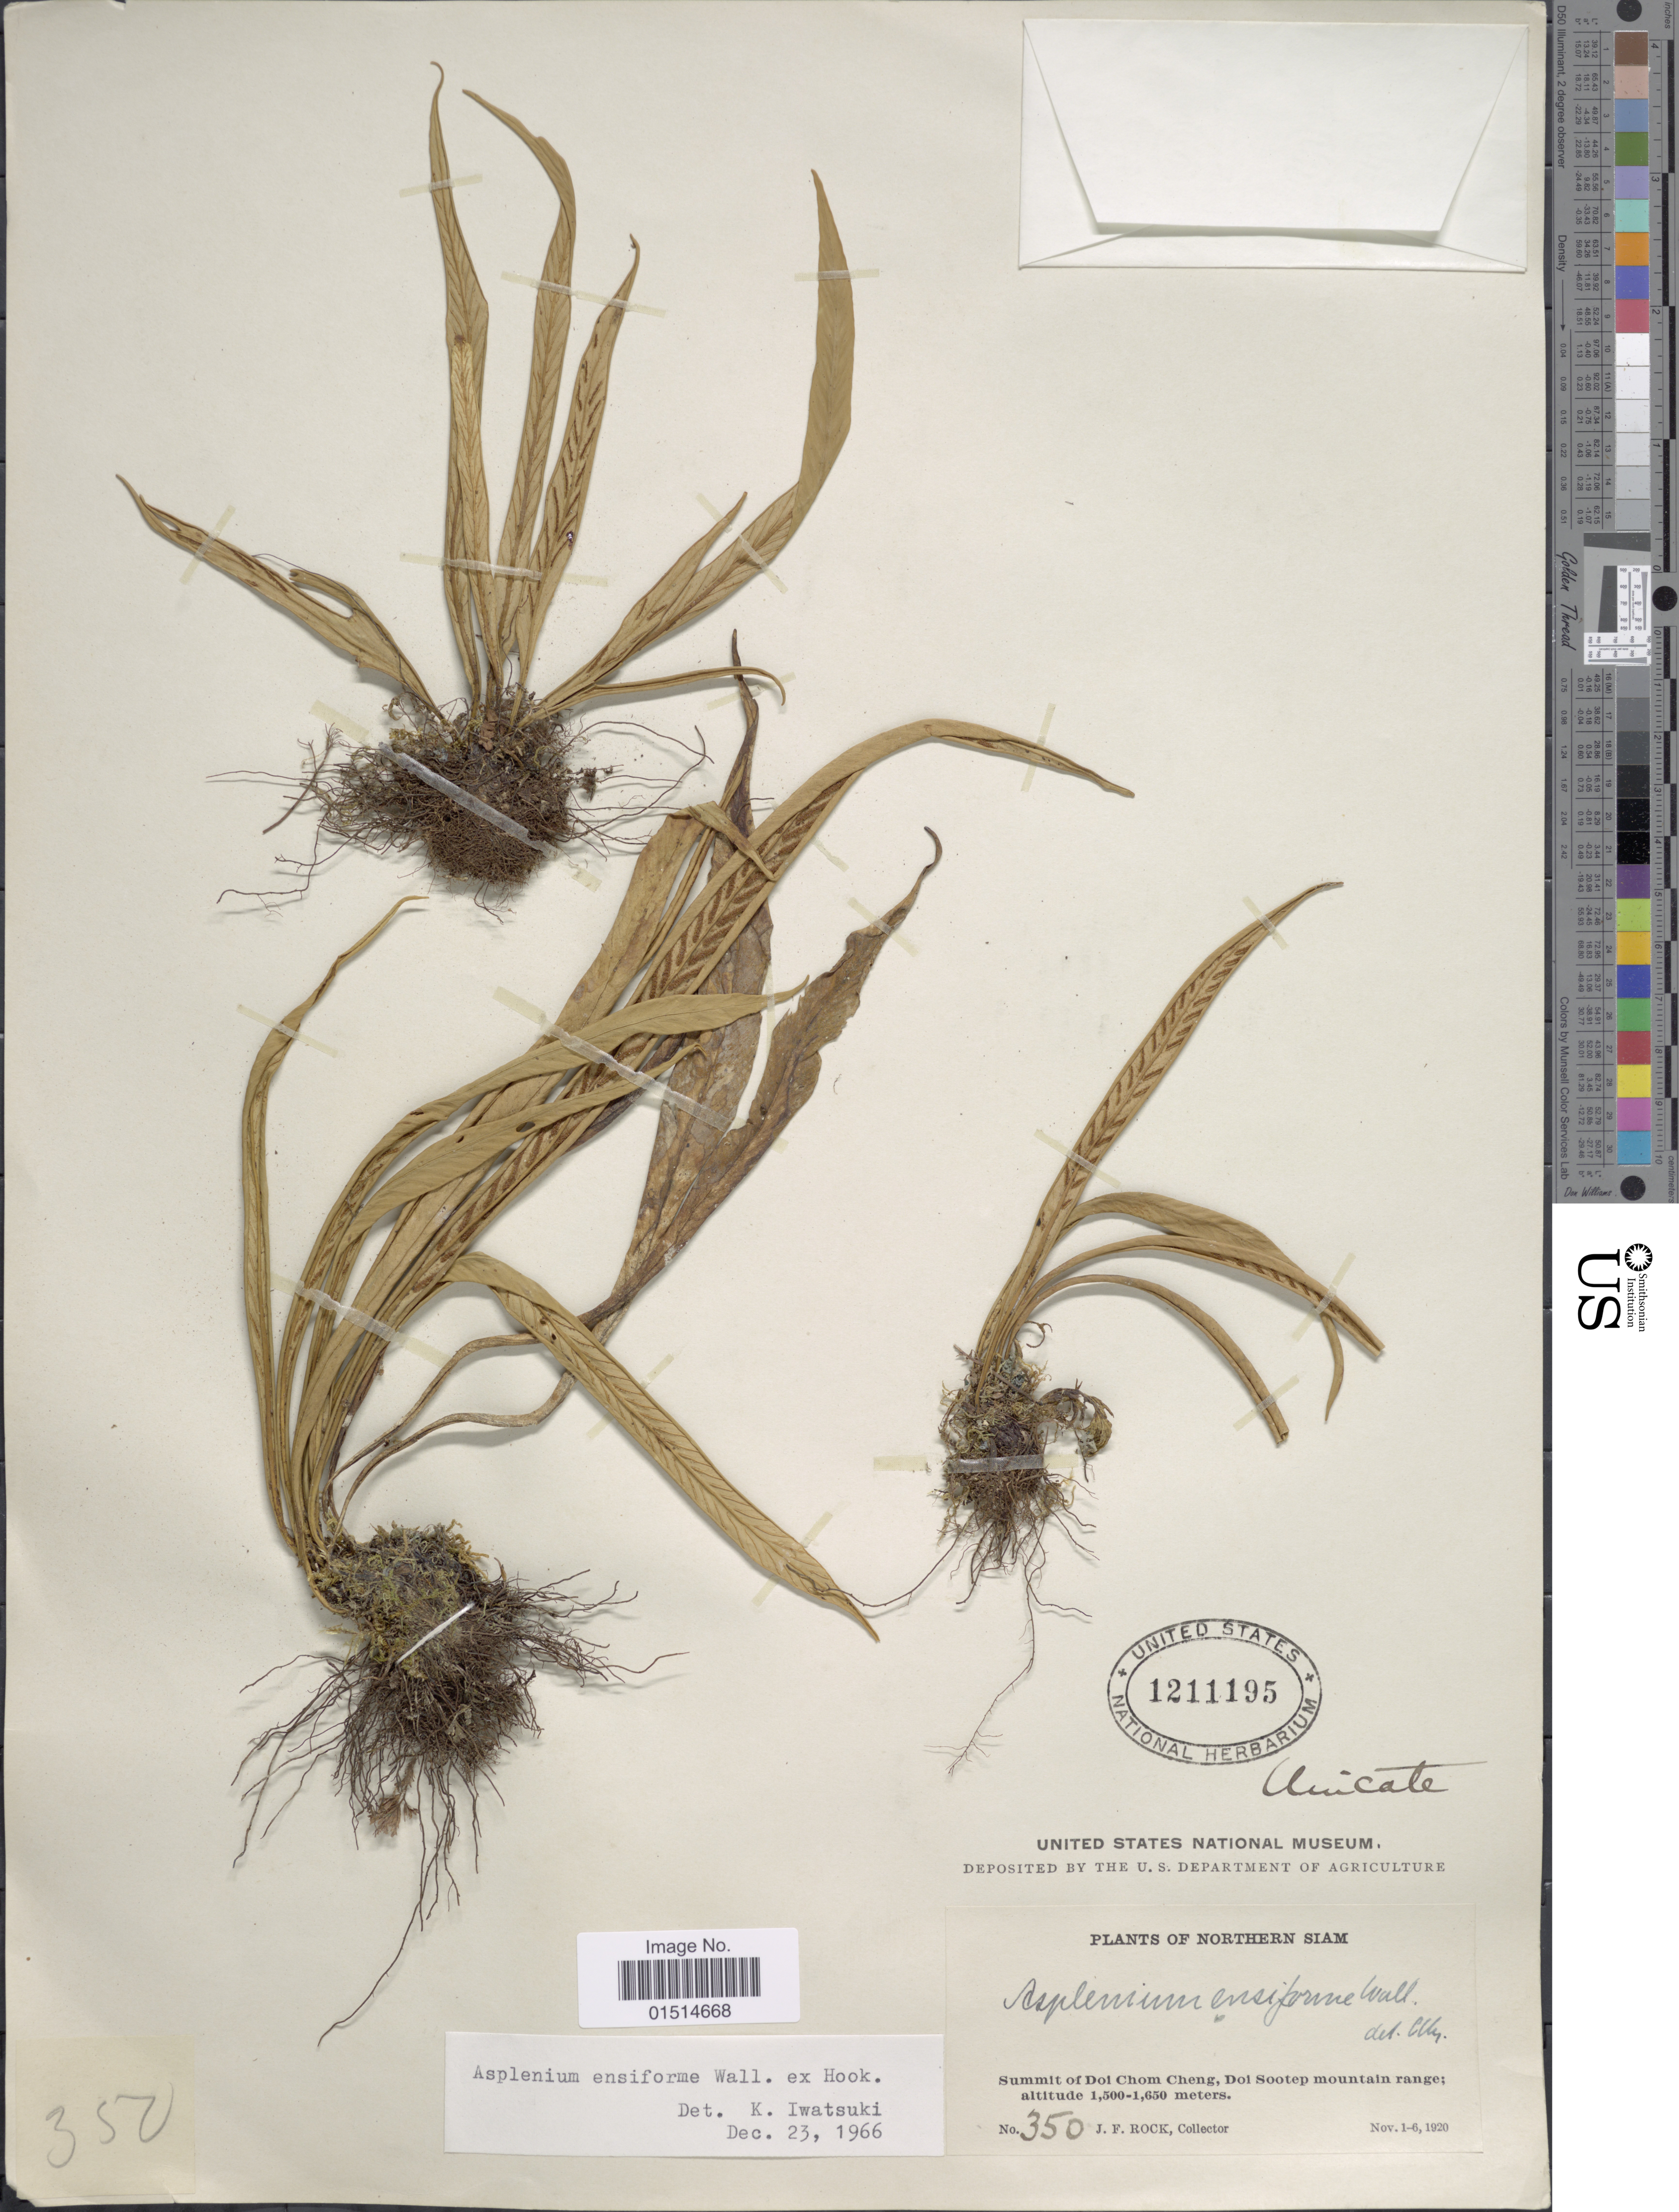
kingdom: Plantae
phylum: Tracheophyta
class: Polypodiopsida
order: Polypodiales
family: Aspleniaceae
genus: Asplenium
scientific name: Asplenium ensiforme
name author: Wall. ex Hook. & Grev.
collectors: J. Rock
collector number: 350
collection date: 1920-11-01/1920-11-06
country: Thailand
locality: Northern Siam, Summit of Doi Chom Cheng, Doi Sootep mountain range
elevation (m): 1500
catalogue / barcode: US 1211195